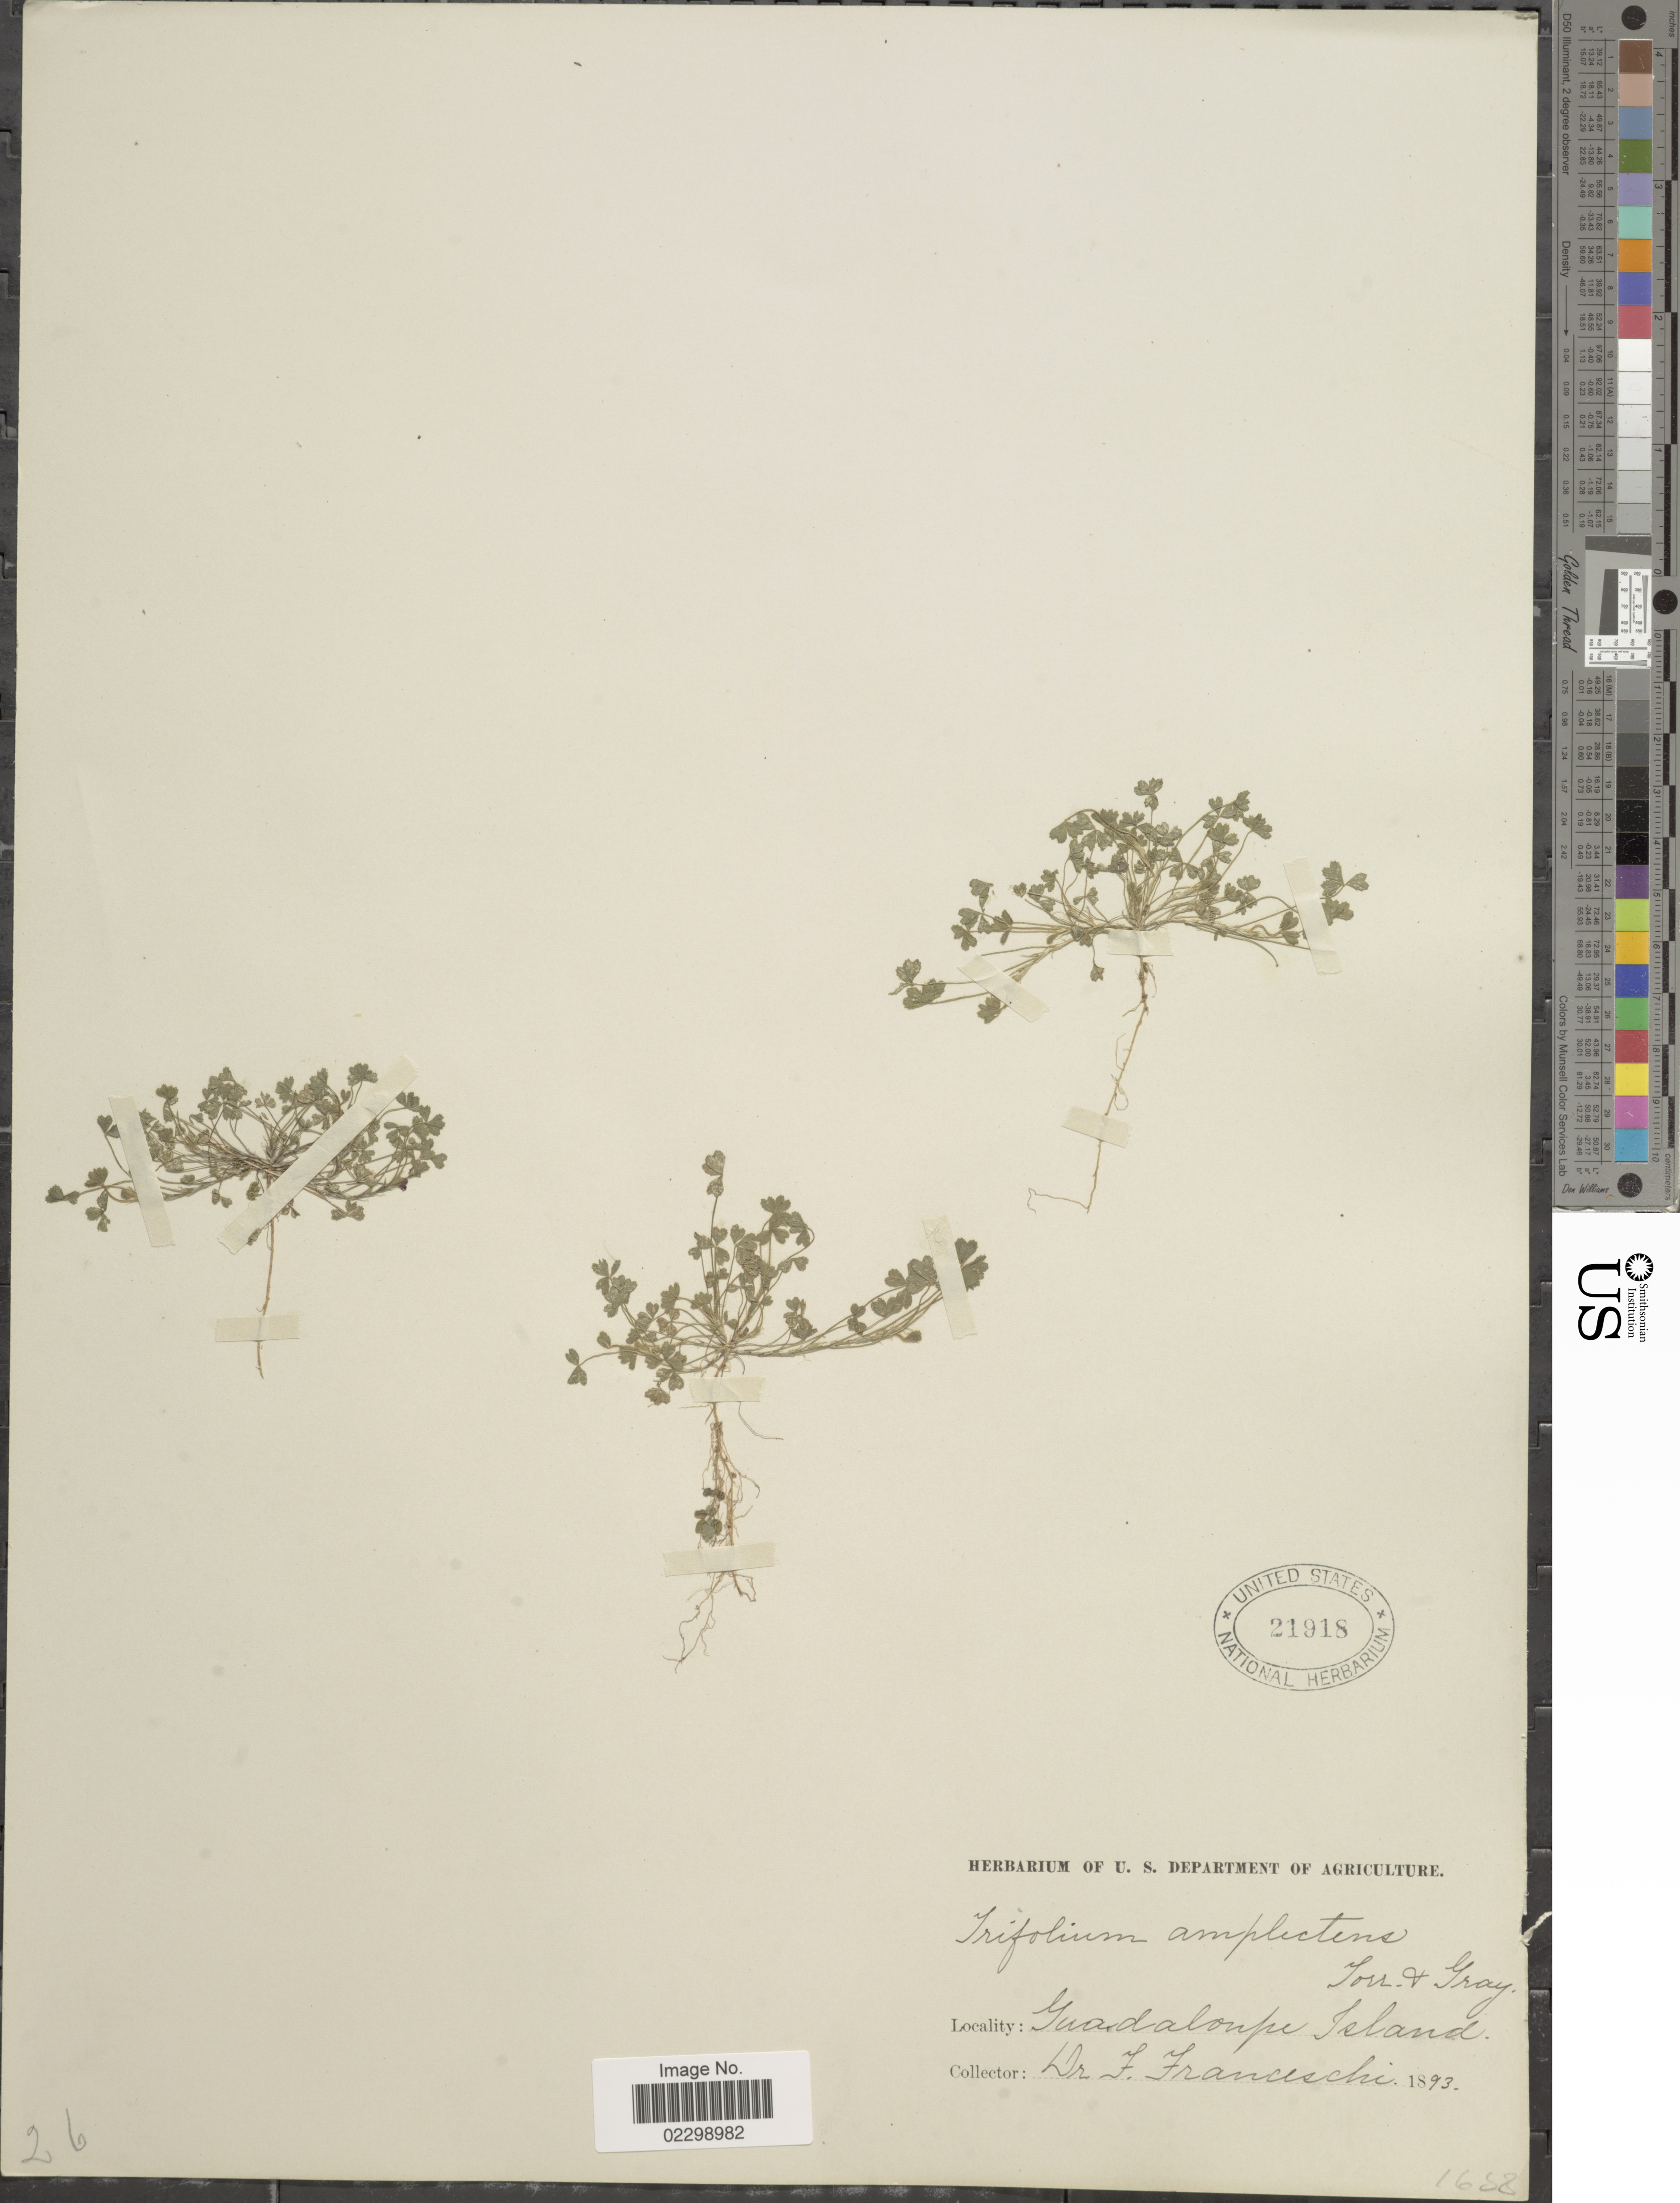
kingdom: Plantae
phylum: Tracheophyta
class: Magnoliopsida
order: Fabales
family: Fabaceae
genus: Trifolium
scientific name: Trifolium cognatum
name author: House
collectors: F. Franceschi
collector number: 1682*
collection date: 1893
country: Mexico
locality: Guadaloupe Island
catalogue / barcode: US 21918